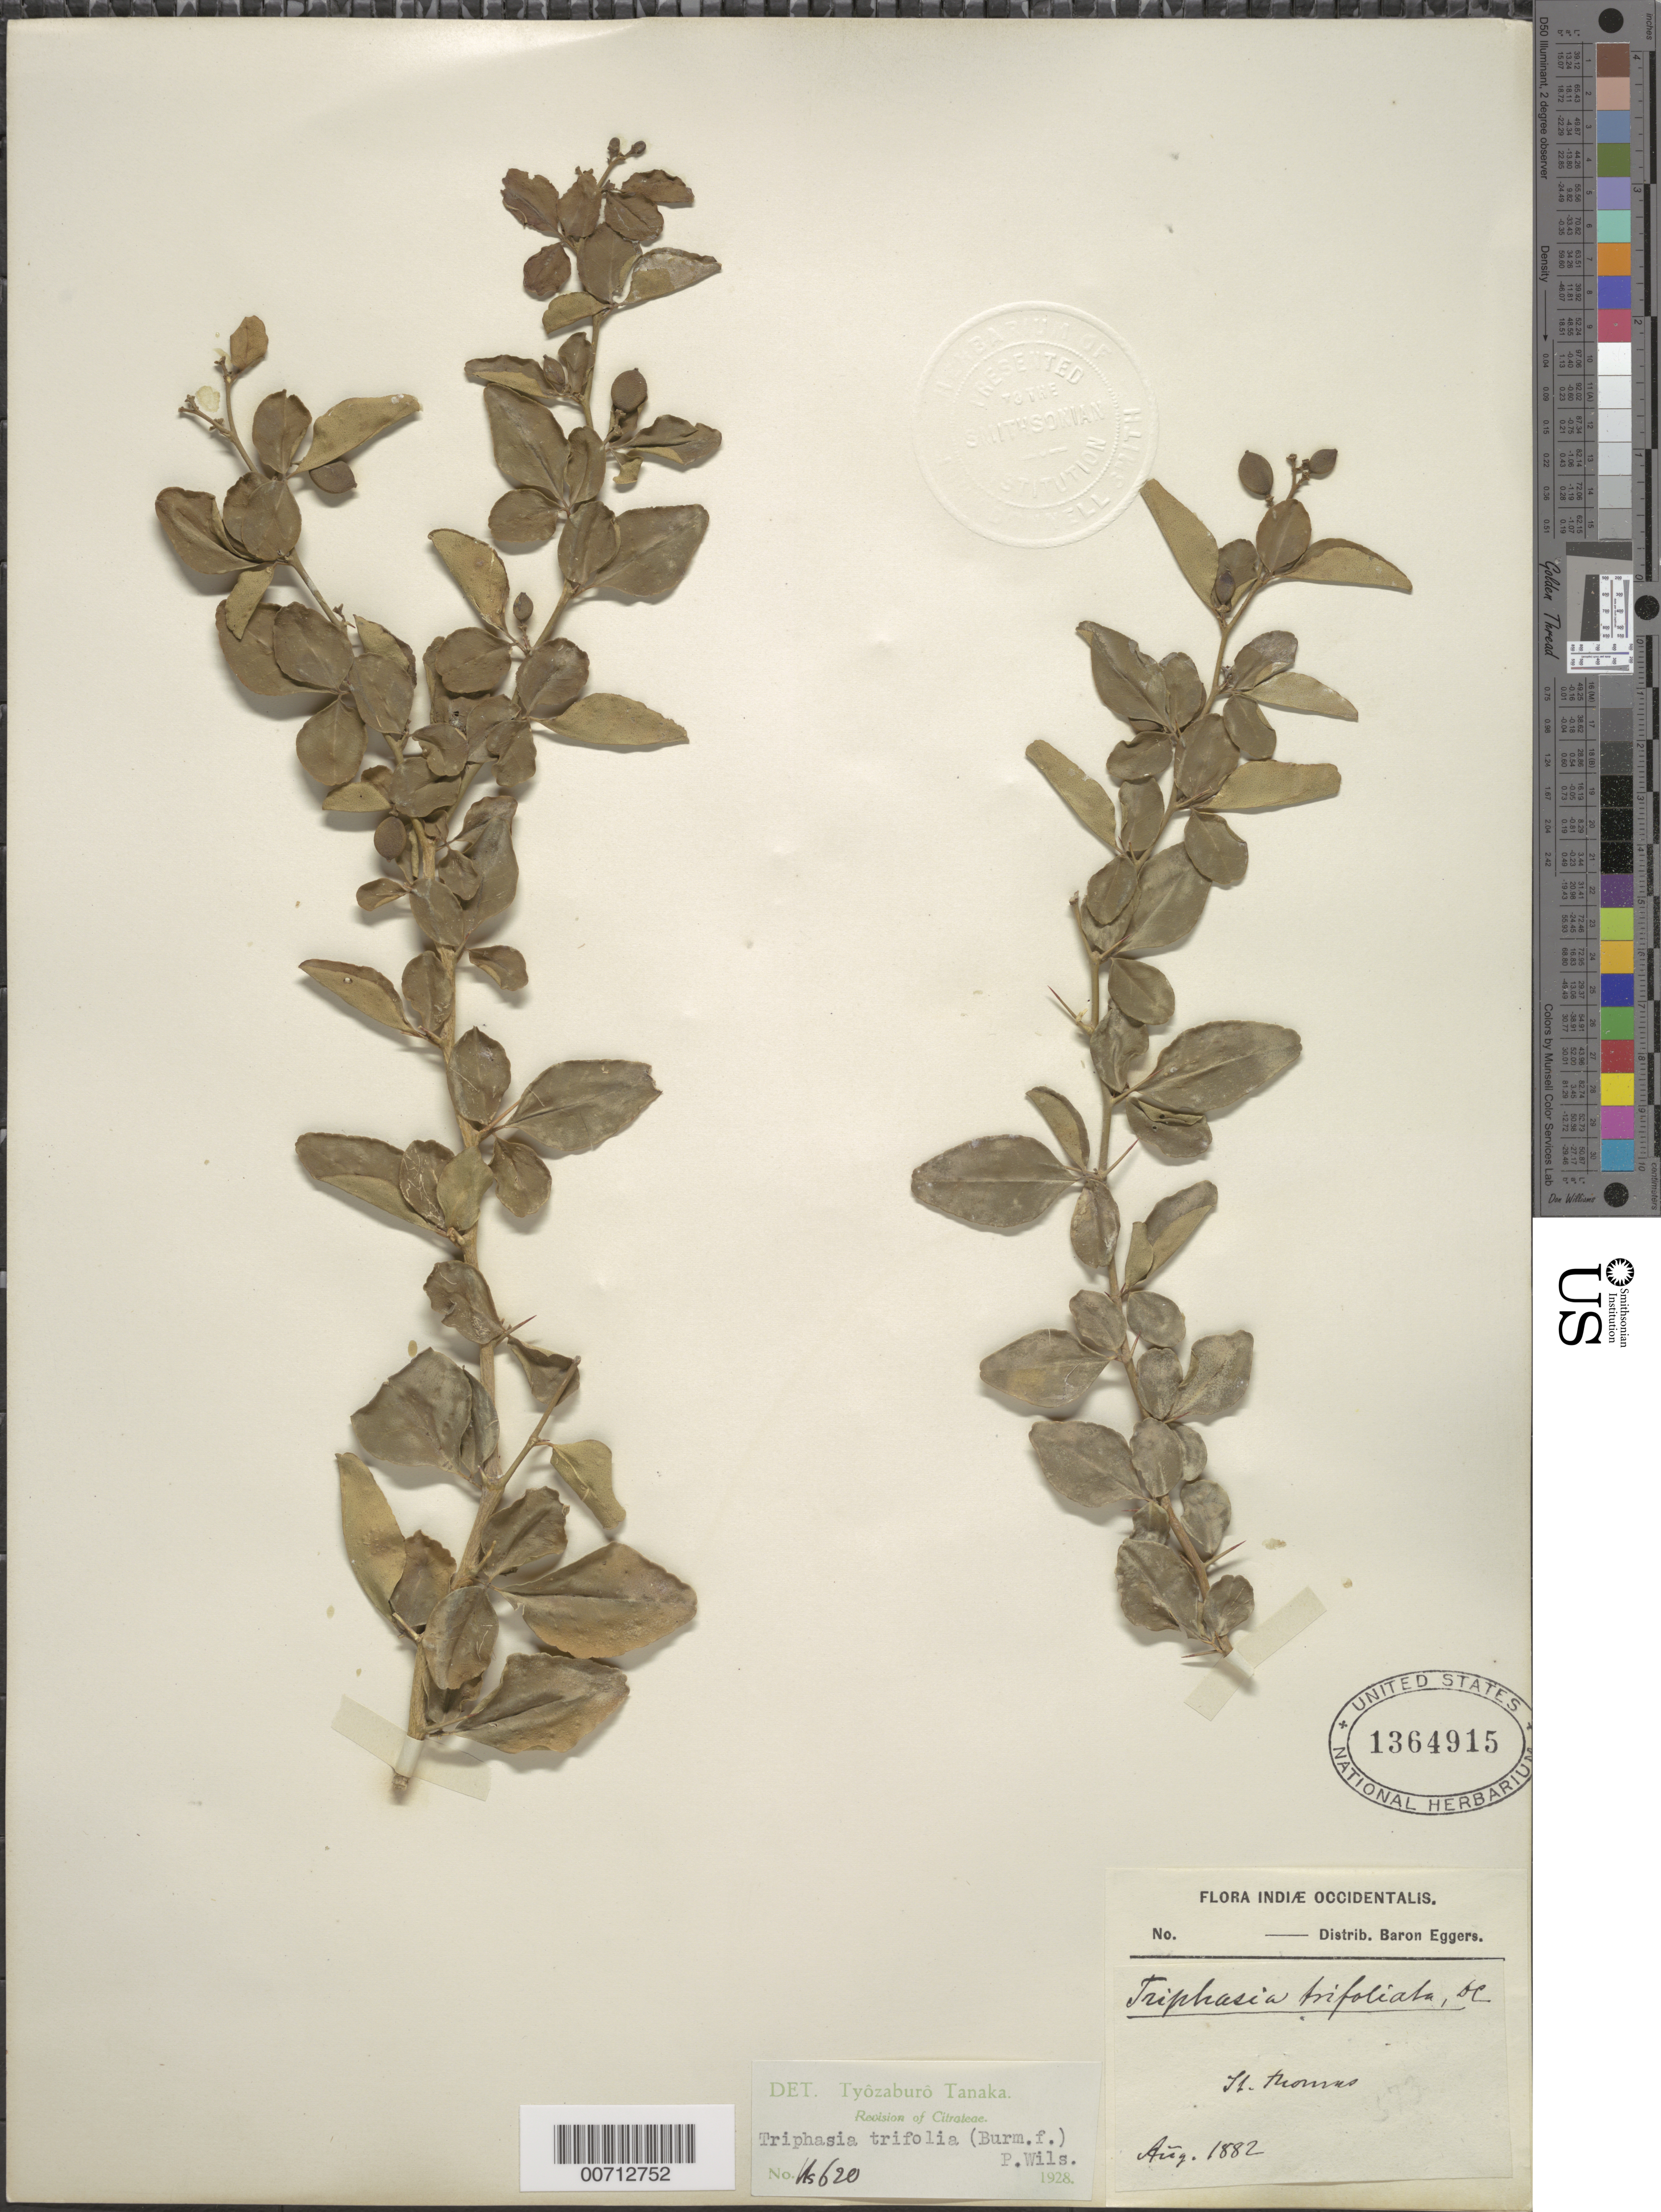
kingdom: Plantae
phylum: Tracheophyta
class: Magnoliopsida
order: Sapindales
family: Rutaceae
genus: Triphasia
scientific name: Triphasia trifolia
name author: (Burm. f.) P. Wilson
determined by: Tanaka, T.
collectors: H. F. A. von Eggers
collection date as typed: Aug 1882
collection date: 1882-08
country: U.S. Virgin Islands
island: St. Thomas Island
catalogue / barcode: US 1364915